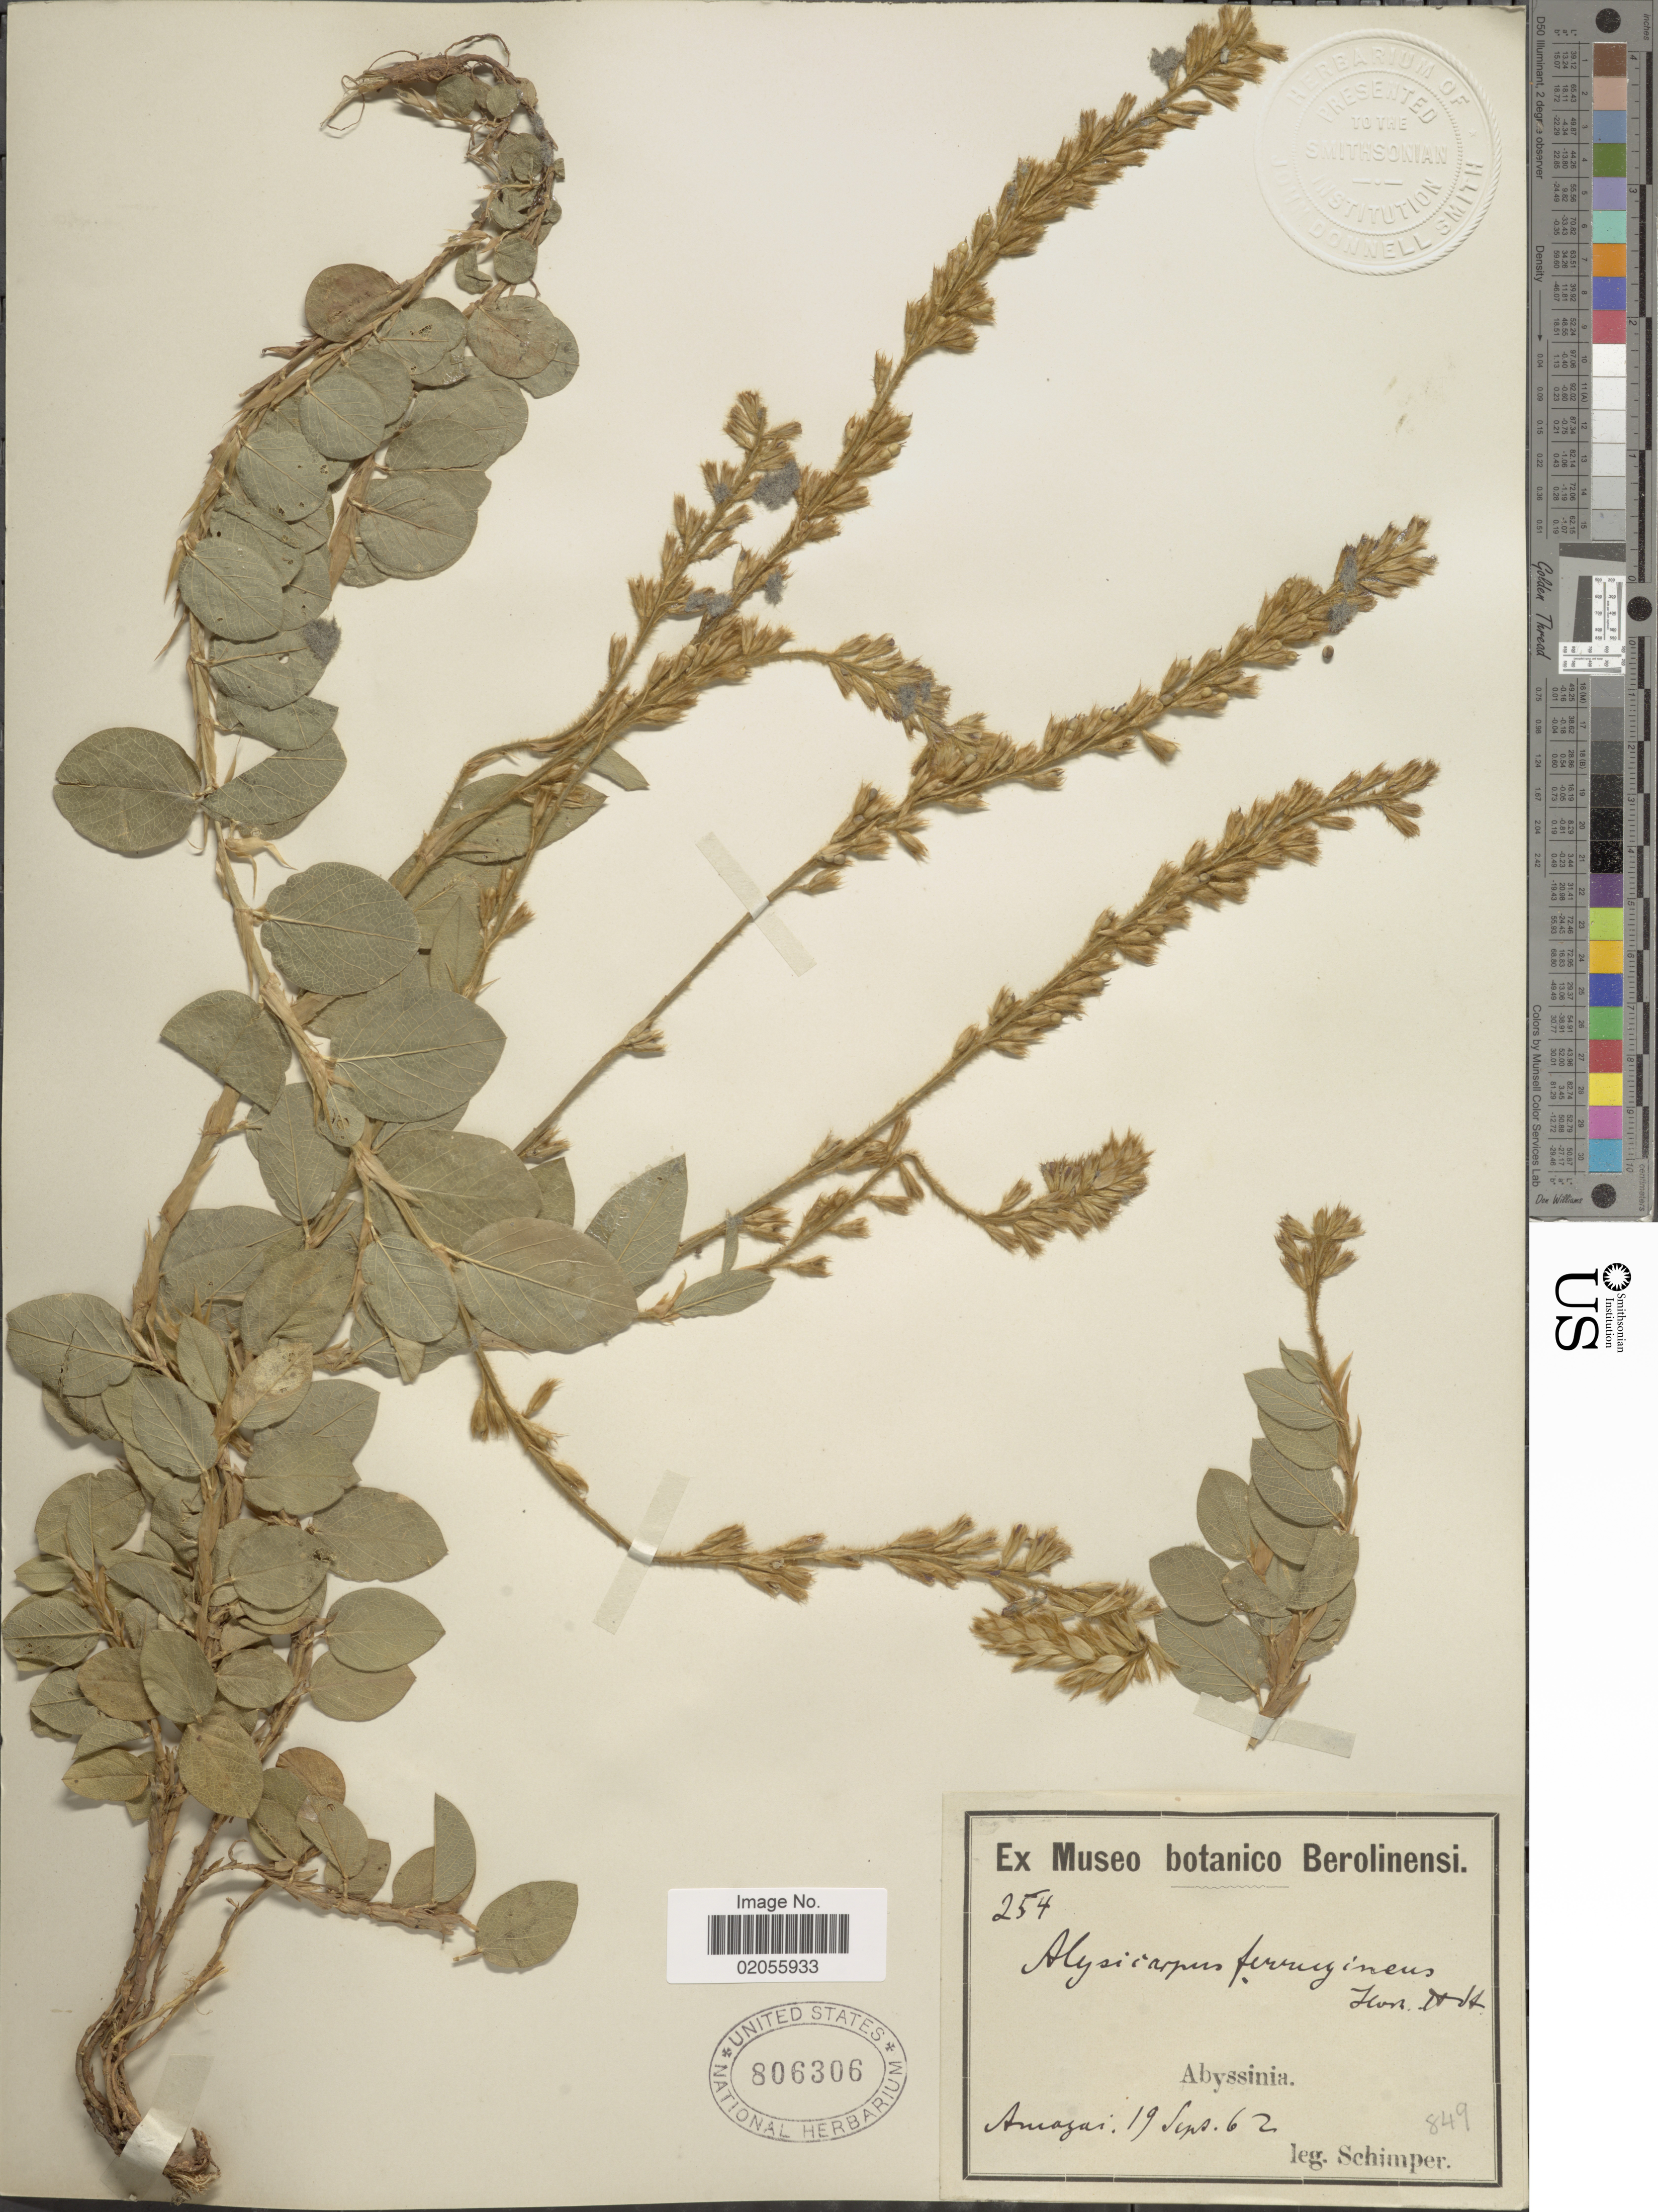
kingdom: Plantae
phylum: Tracheophyta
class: Magnoliopsida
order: Fabales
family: Fabaceae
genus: Alysicarpus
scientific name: Alysicarpus ferrugineus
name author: Hochst. & Steud. ex A. Rich.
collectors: -. Schimper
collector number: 254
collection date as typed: Transcribed d/m/y: 19/9/62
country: Eritrea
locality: Abyssinia, Amazai [interpreted]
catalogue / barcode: US 806306